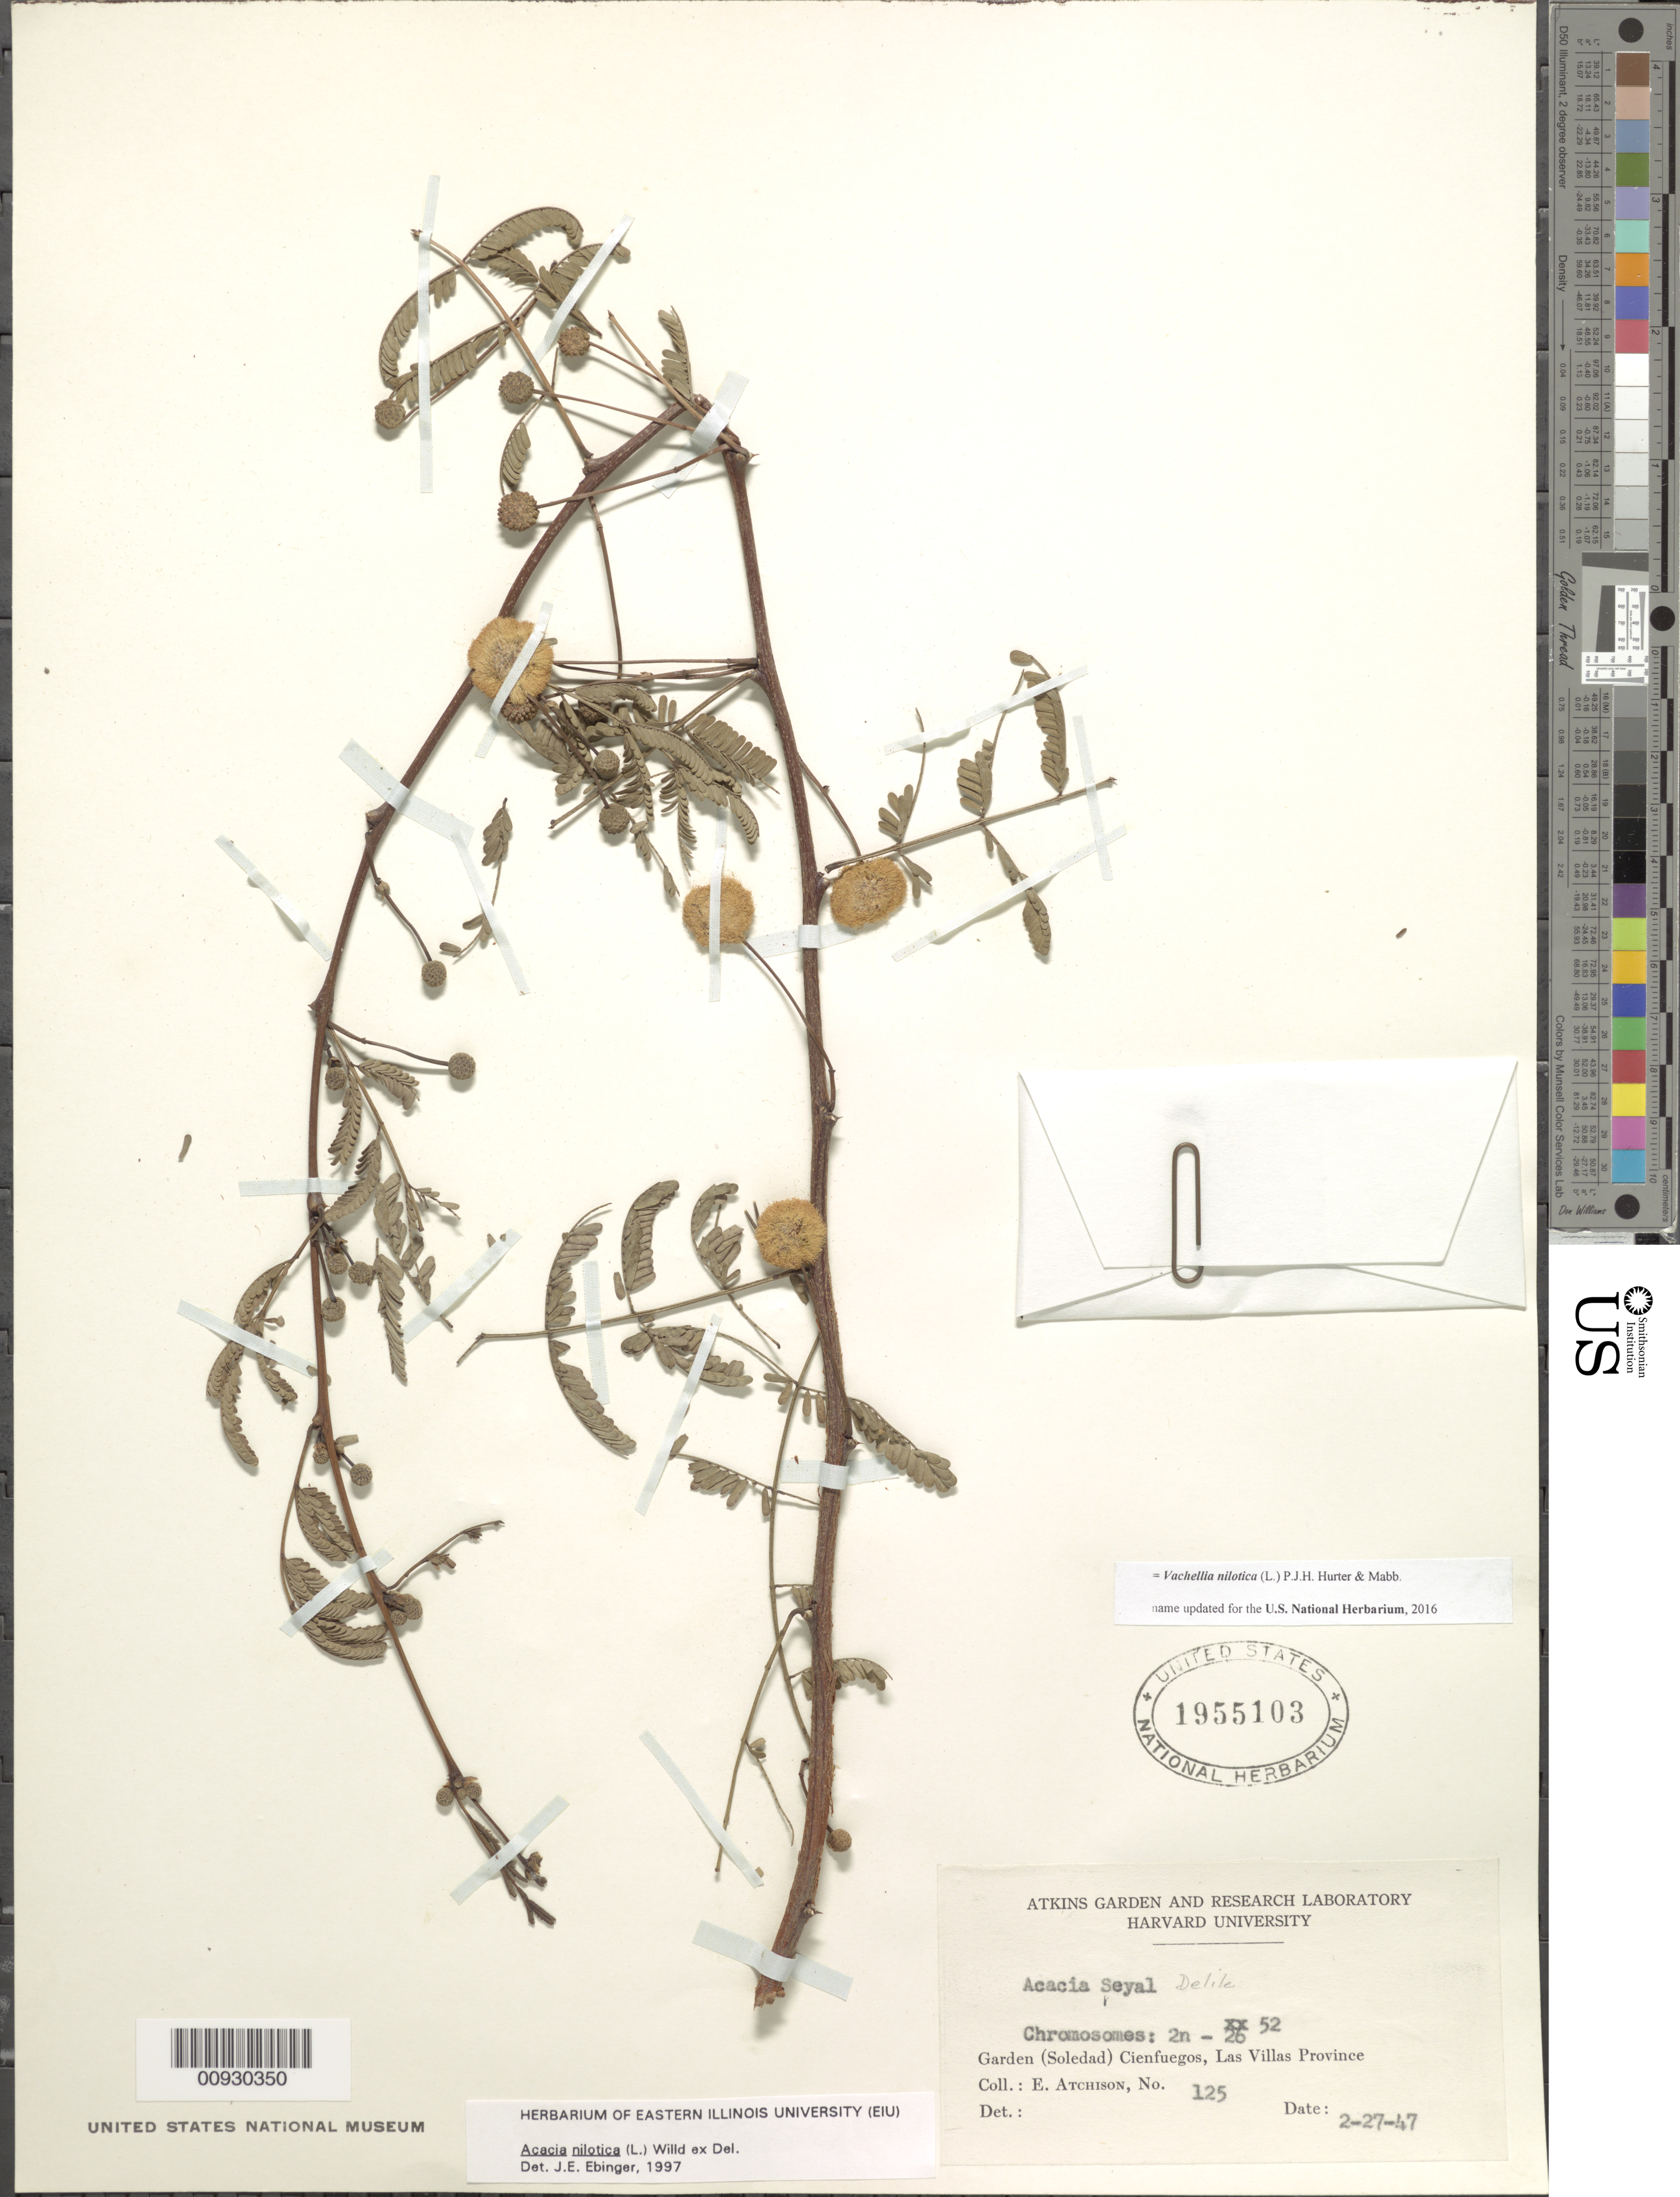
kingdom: Plantae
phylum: Tracheophyta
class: Magnoliopsida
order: Fabales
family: Fabaceae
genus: Vachellia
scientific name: Vachellia nilotica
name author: (L.) P.J.H. Hurter & Mabb.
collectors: E. Atchison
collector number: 125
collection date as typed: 27 Feb 1947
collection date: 1947-02-27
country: Cuba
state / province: Cienfuegos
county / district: Cienfuegos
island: Cuba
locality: Garden (Soledad) Cienfuegos Las Villas Province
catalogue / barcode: US 1955103